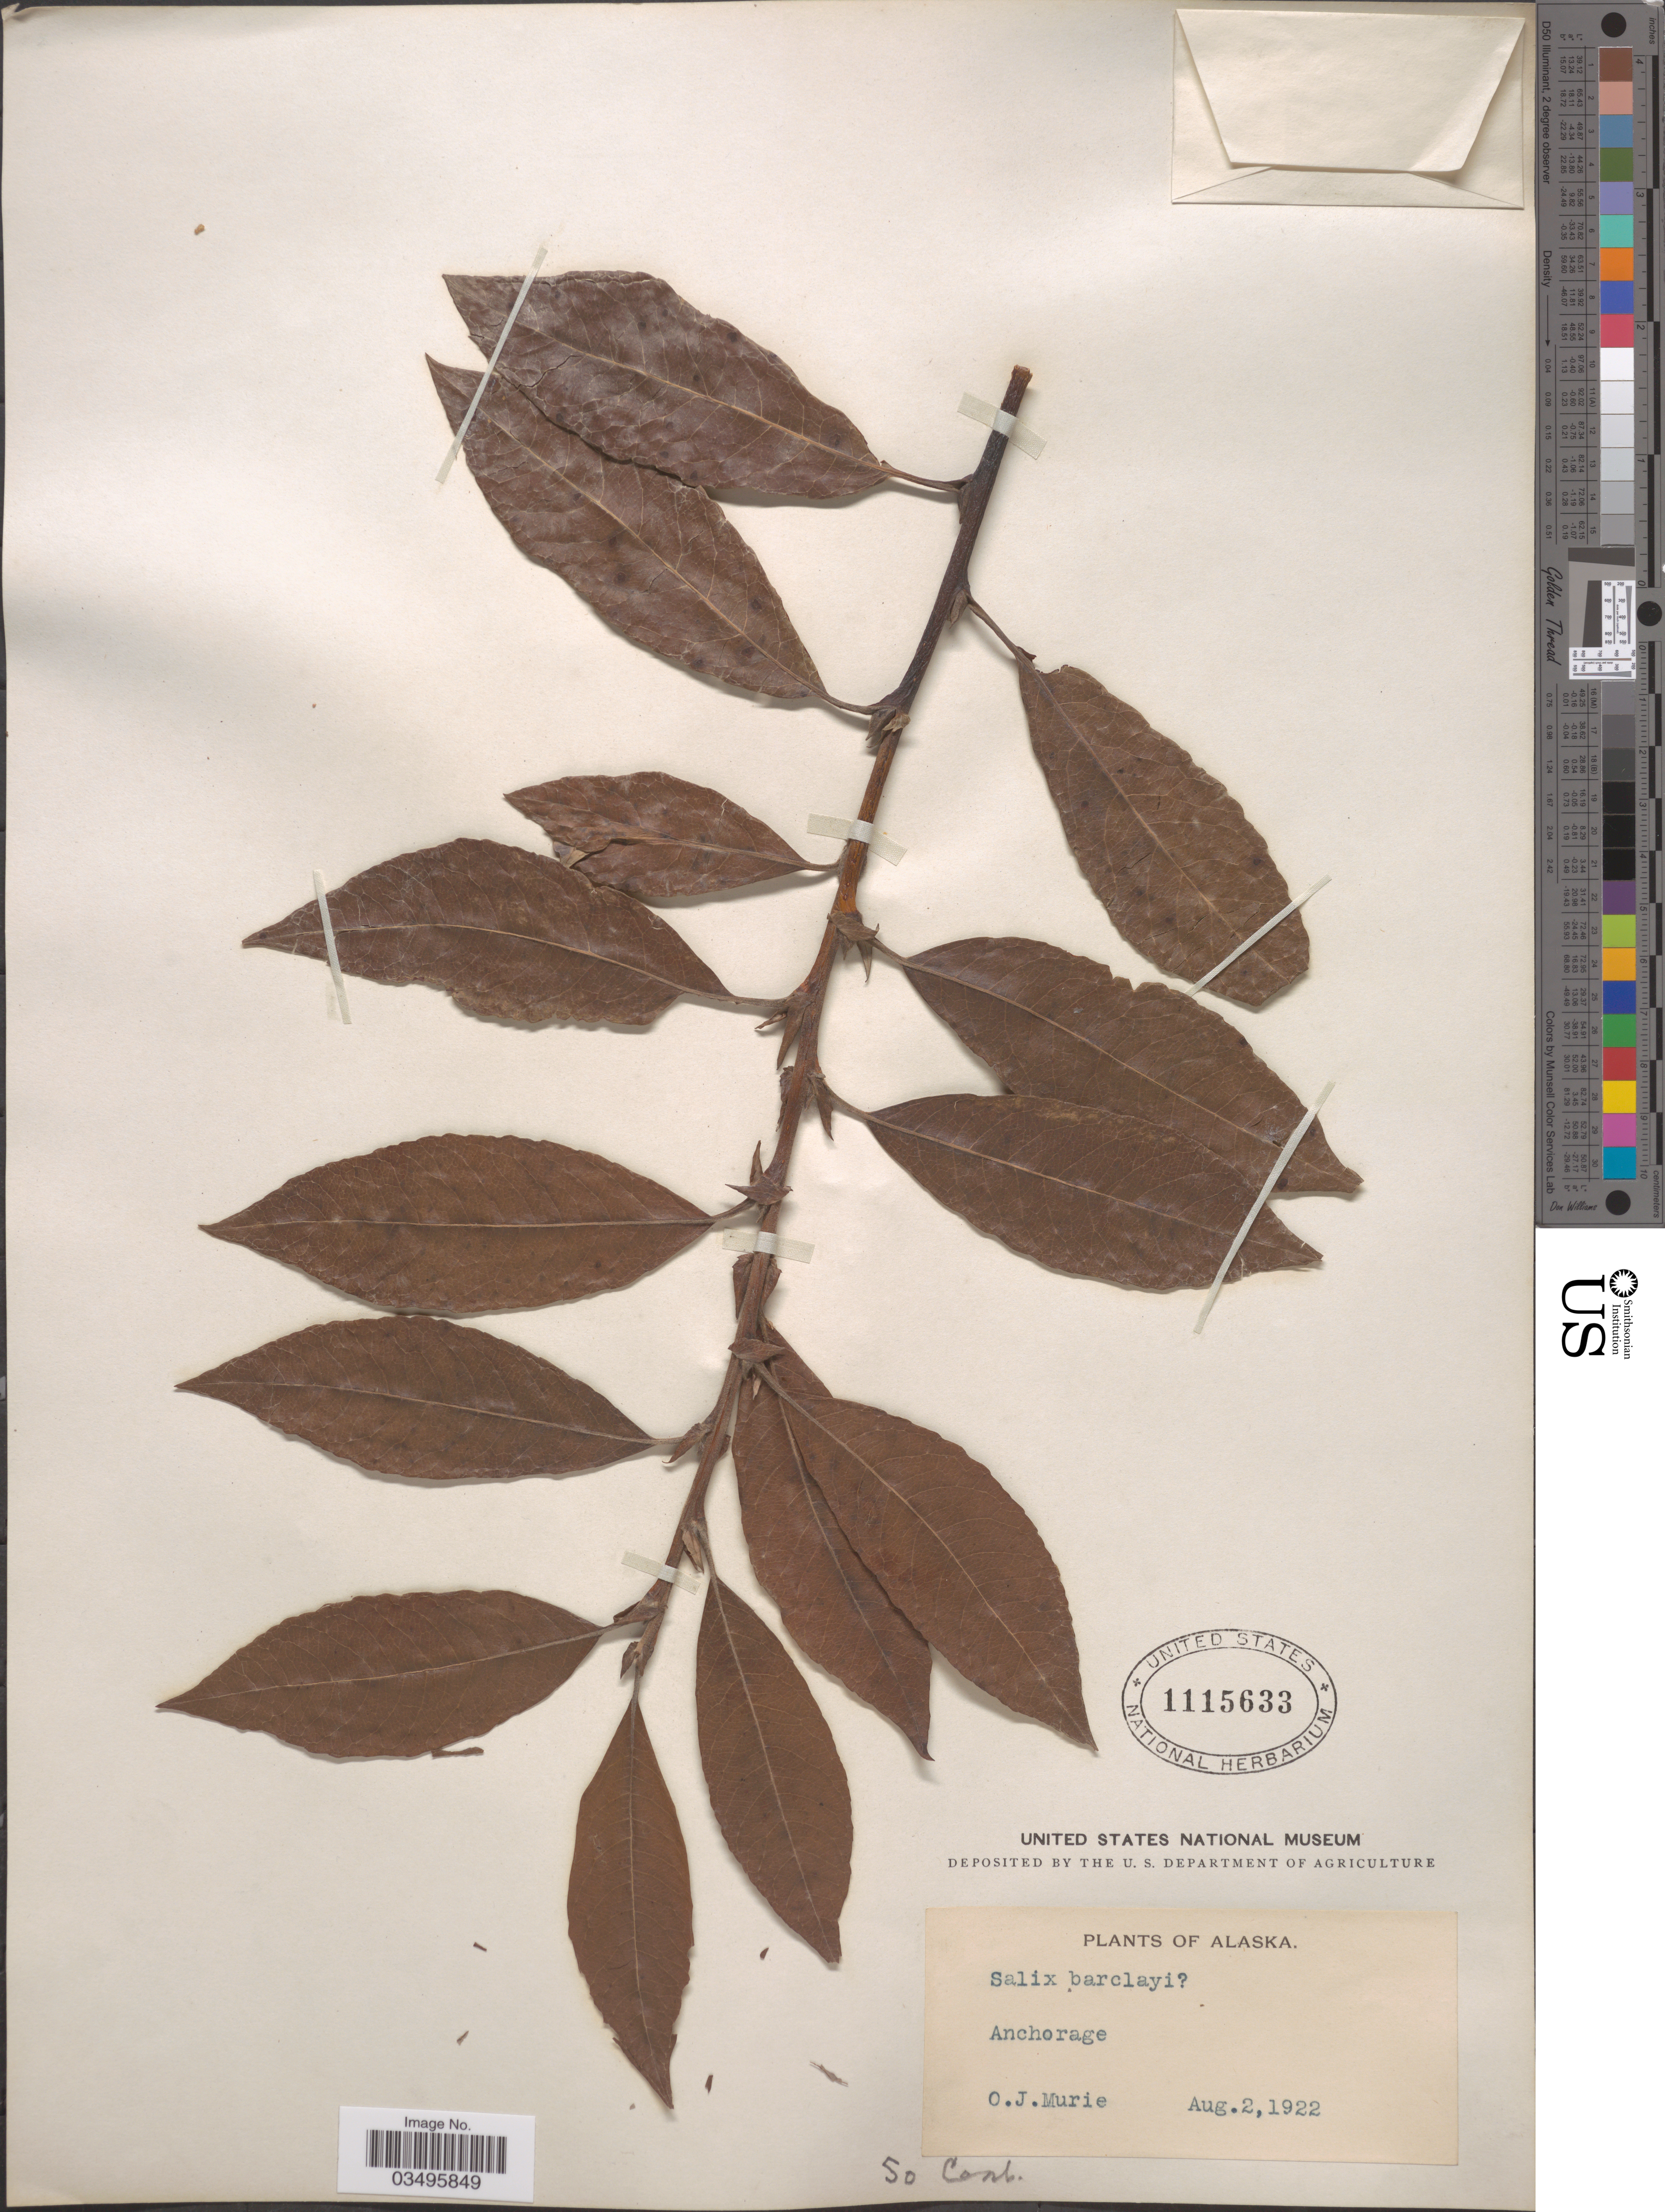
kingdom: Plantae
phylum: Tracheophyta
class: Magnoliopsida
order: Malpighiales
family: Salicaceae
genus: Salix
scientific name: Salix barclayi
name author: Andersson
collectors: O. Murie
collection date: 1922-08-02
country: United States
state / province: Alaska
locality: Anchorage.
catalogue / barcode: US 1115633